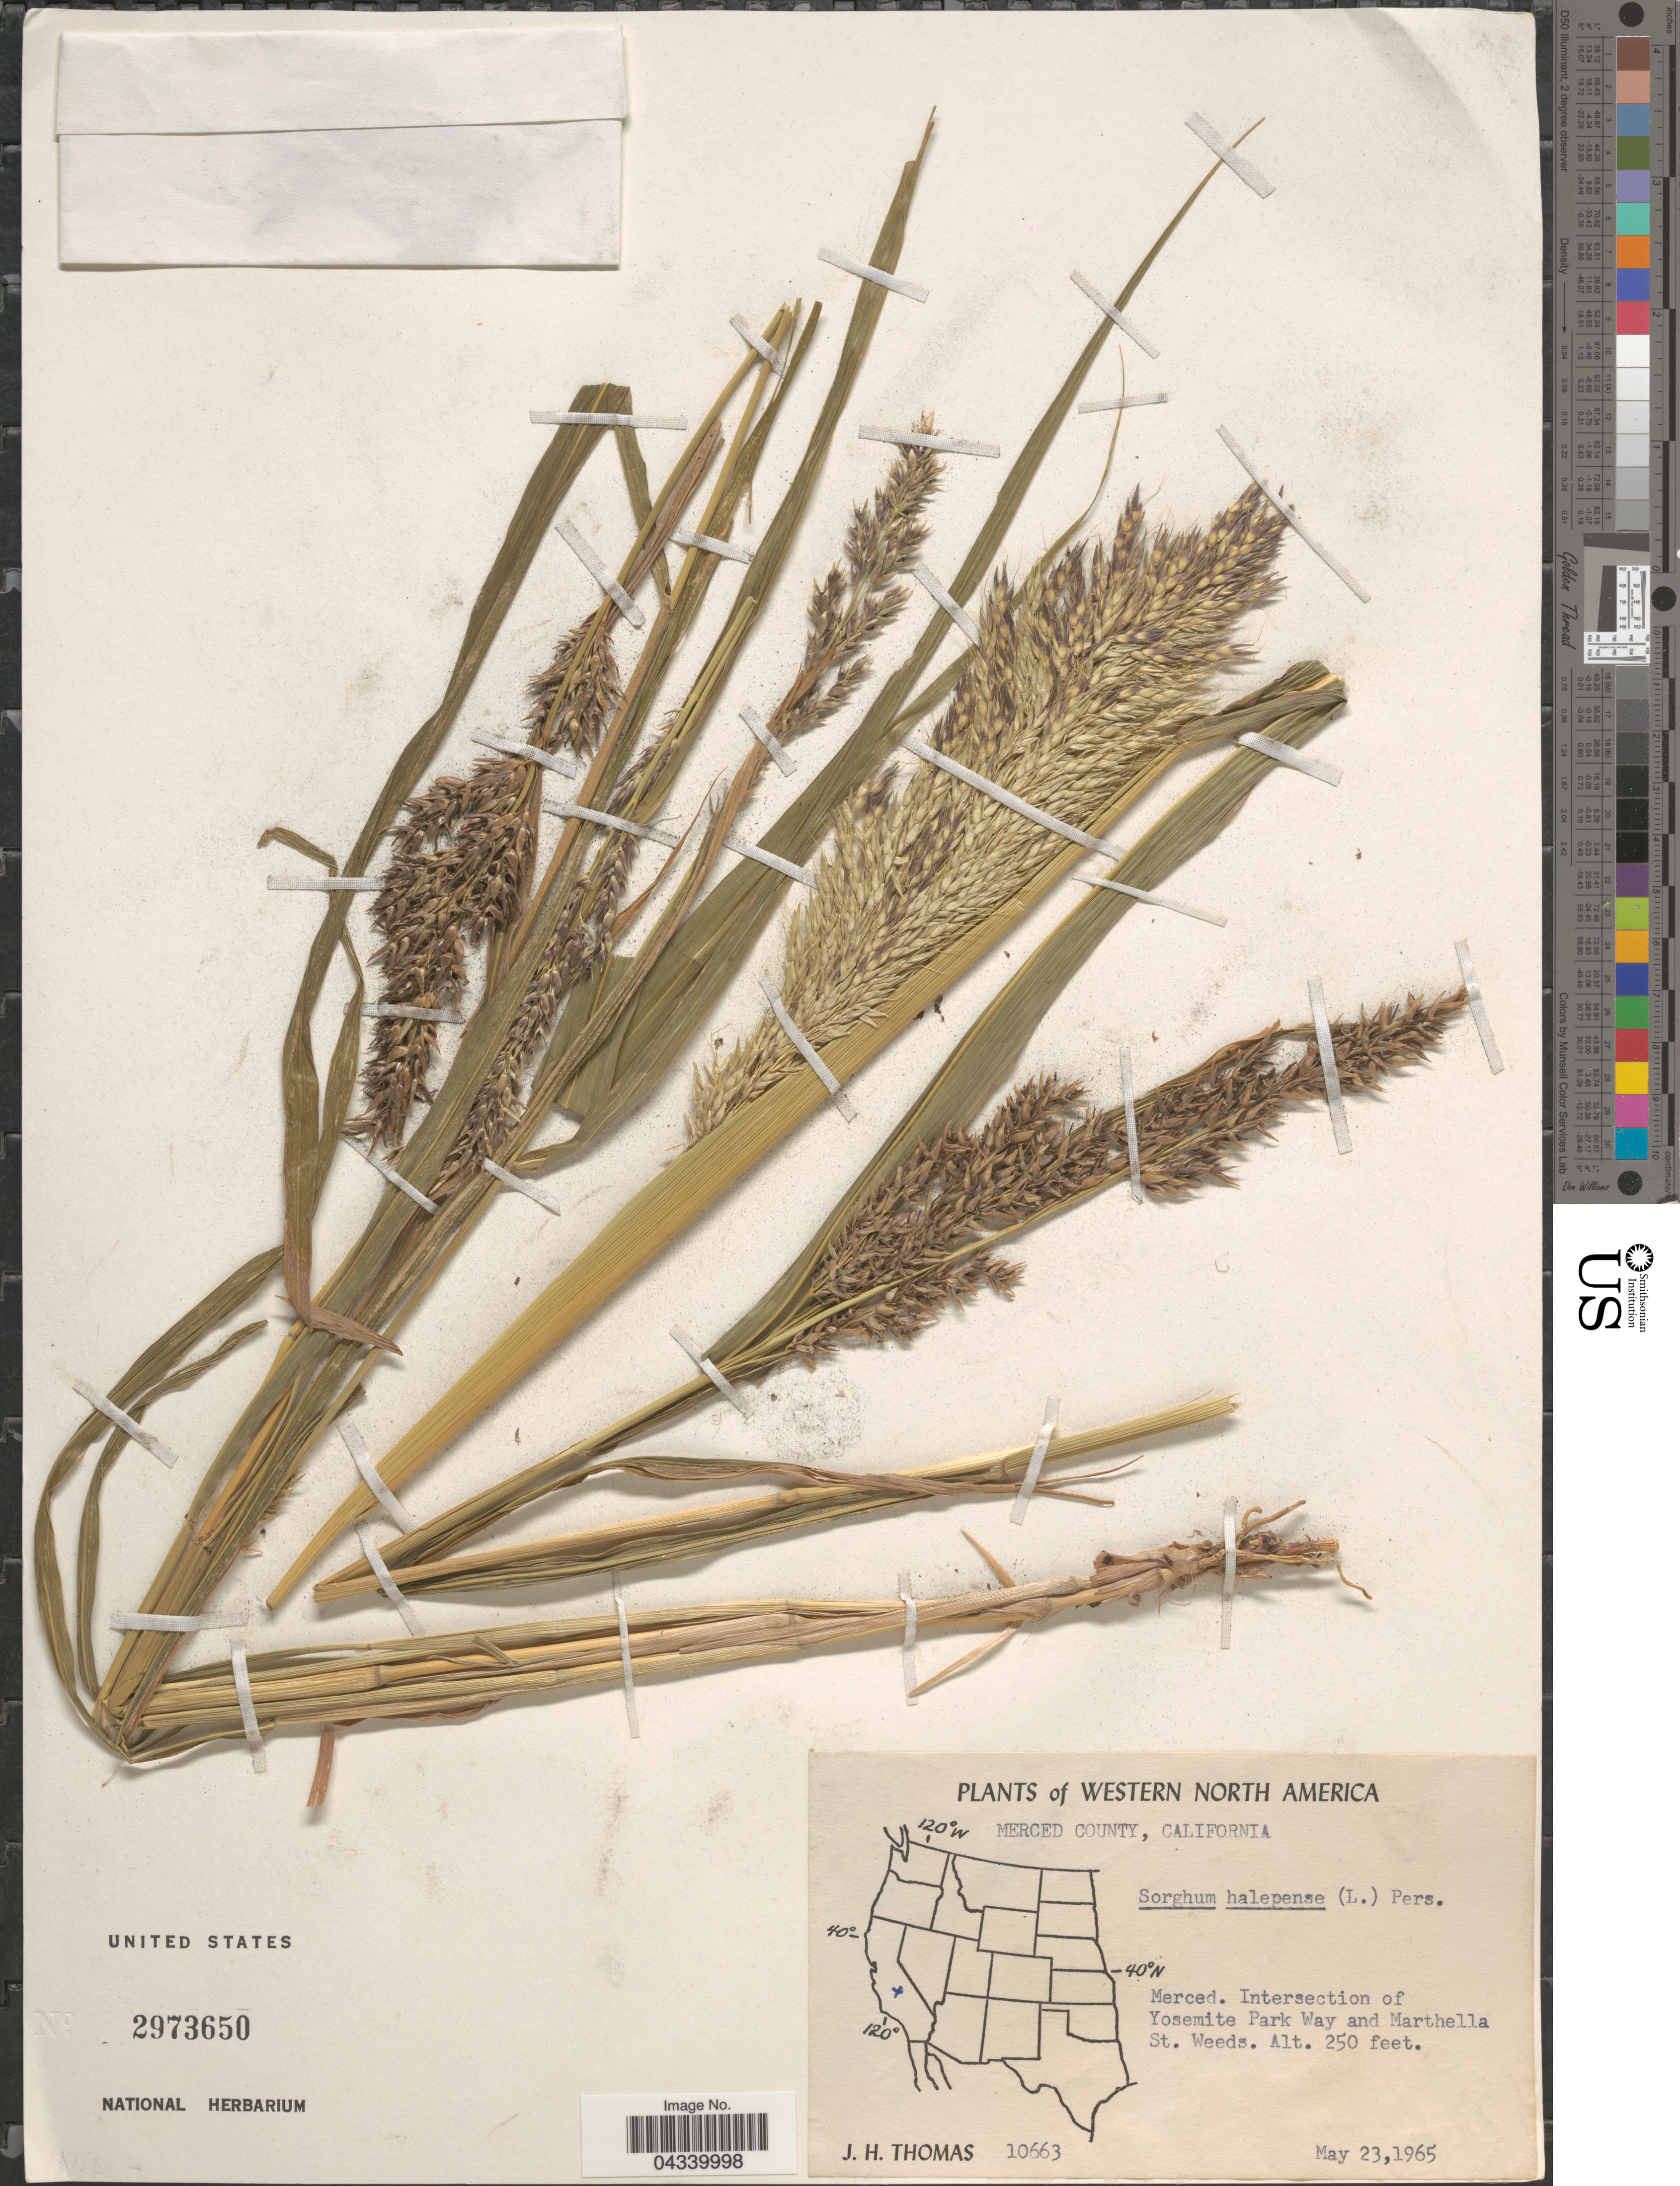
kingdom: Plantae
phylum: Tracheophyta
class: Liliopsida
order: Poales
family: Poaceae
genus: Sorghum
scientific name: Sorghum halepense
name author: (L.) Pers.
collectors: J. H. Thomas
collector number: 10663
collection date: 1965-05-23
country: United States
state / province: California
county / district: Merced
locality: Western North Carolina. Merced County. Merced. Intersection of Yosemite Park Way and Marthella St. Weeds.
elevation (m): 76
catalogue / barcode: US 2973650